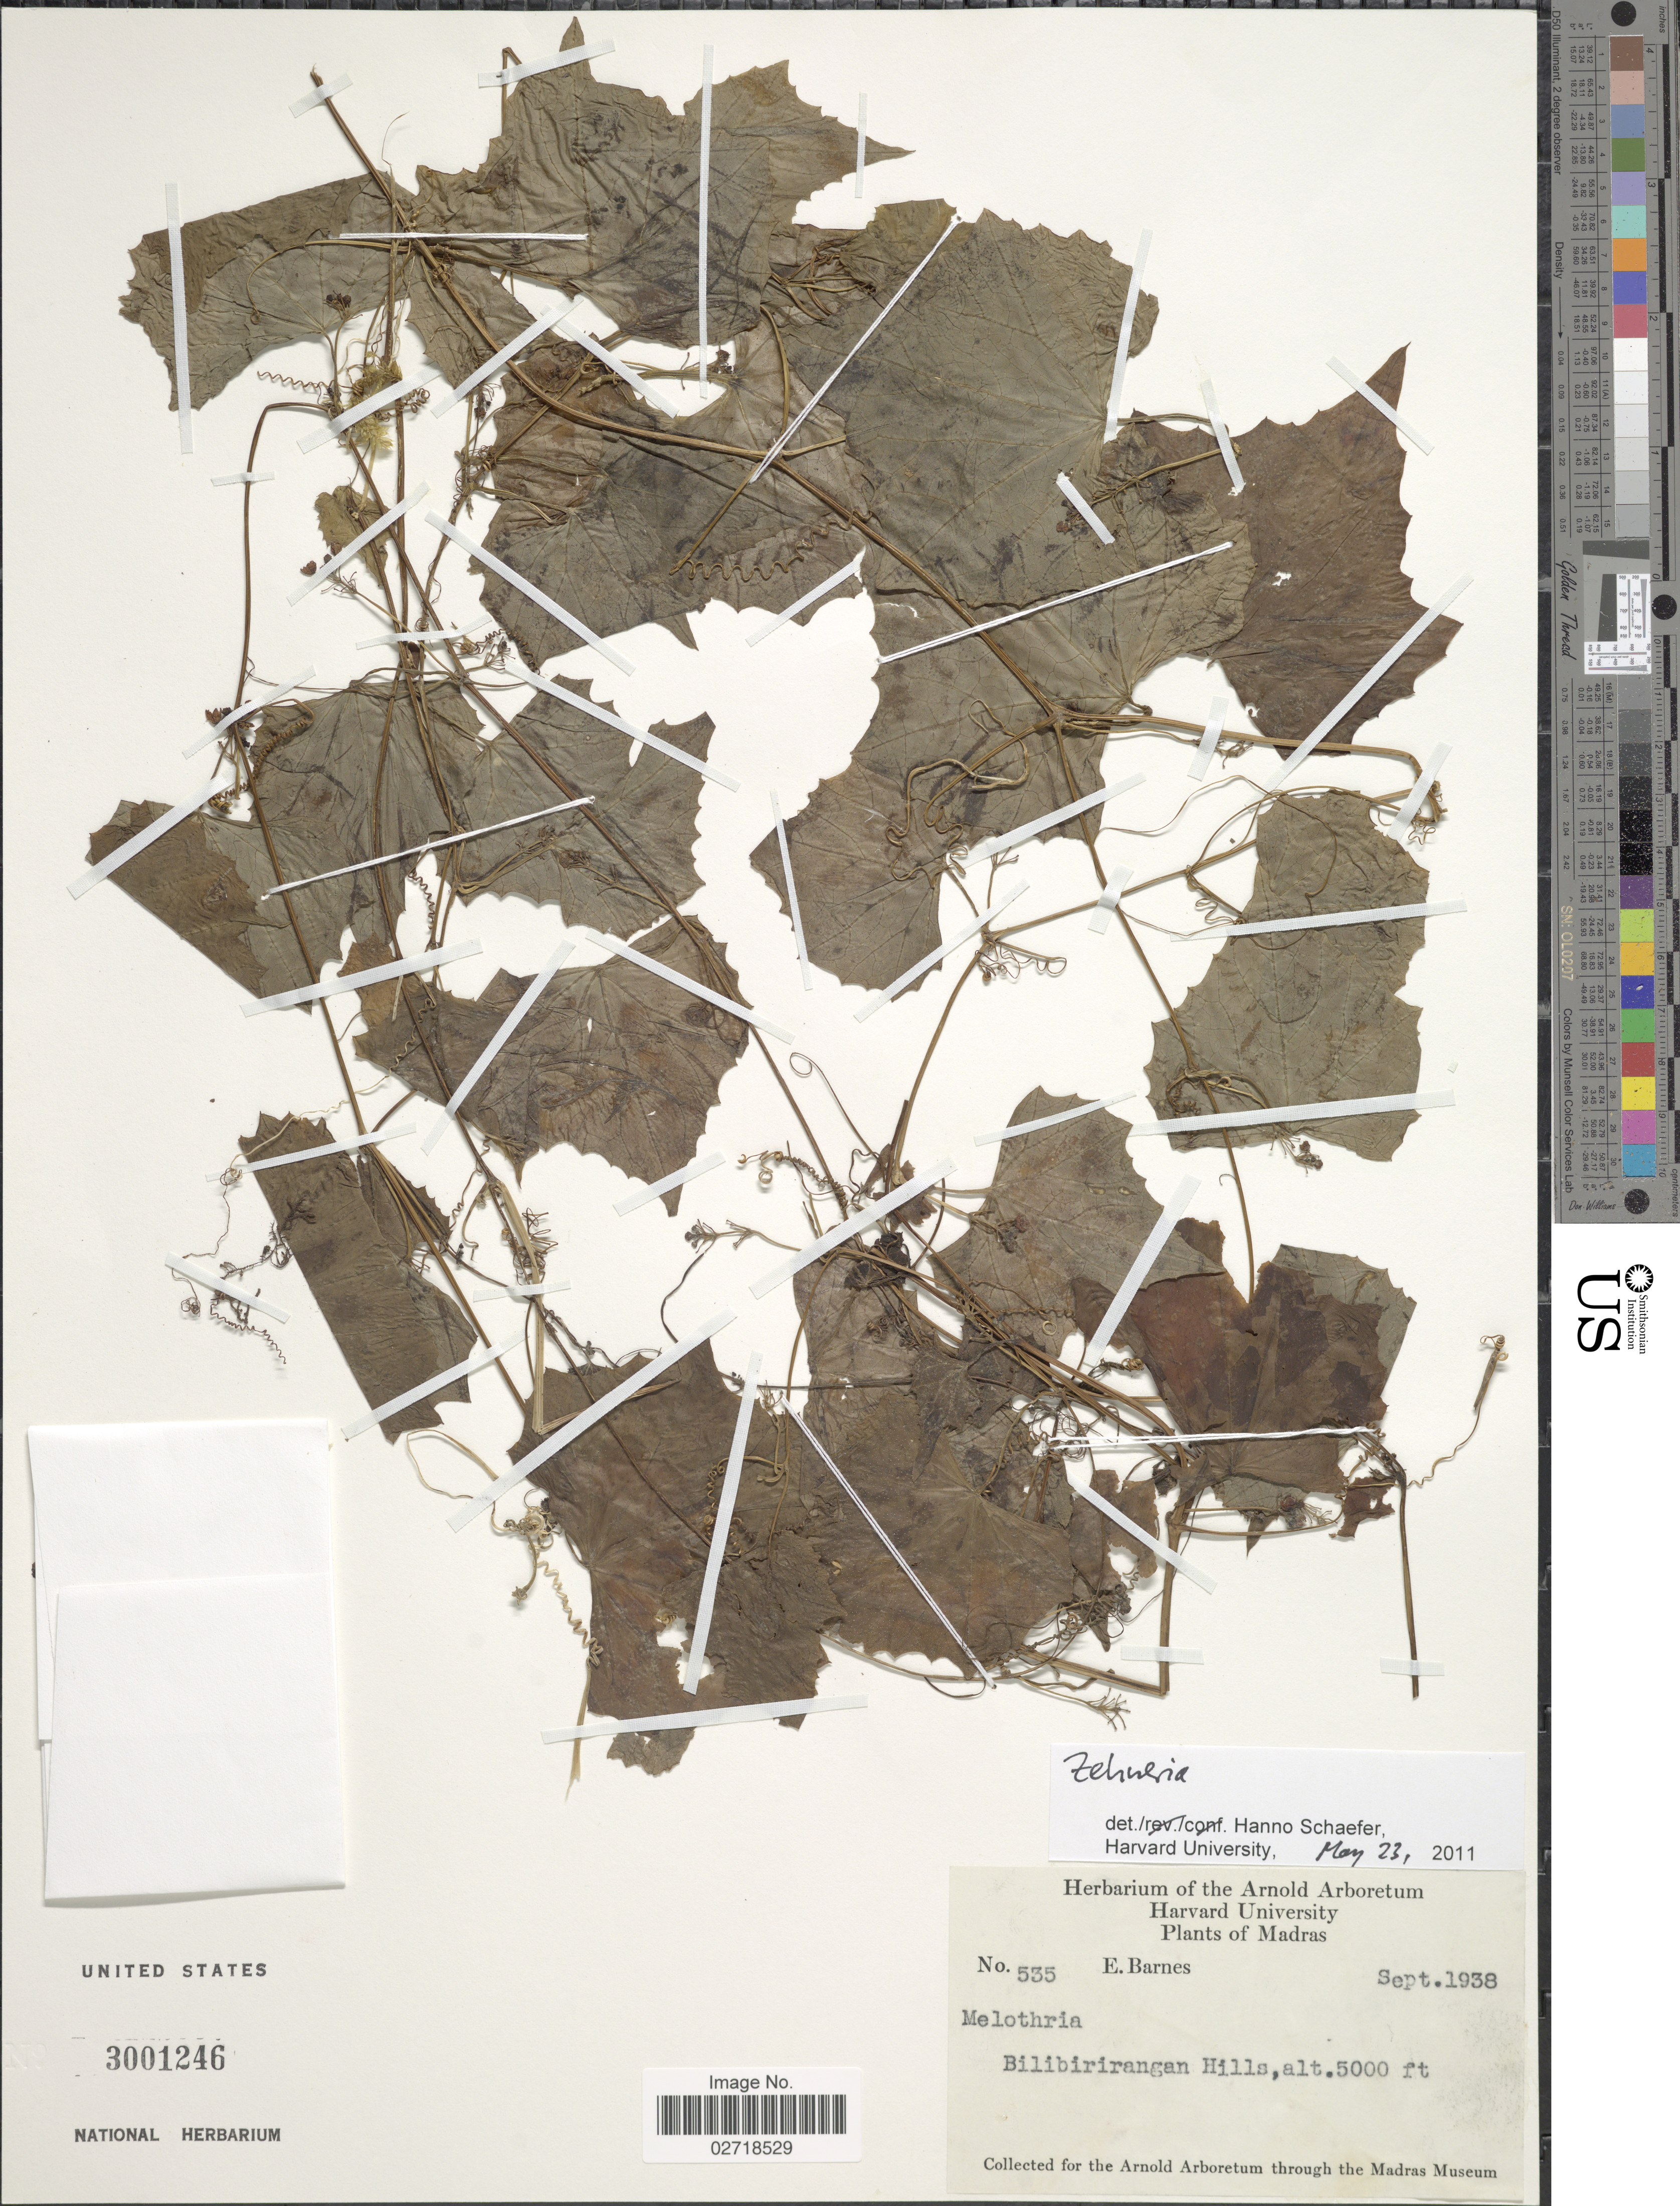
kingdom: Plantae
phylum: Tracheophyta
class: Magnoliopsida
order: Cucurbitales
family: Cucurbitaceae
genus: Zehneria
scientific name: Zehneria sp.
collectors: E. Barnes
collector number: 535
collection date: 1938-09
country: India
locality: Madras, Bilibirirangan Hills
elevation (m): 1524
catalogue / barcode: US 3001246